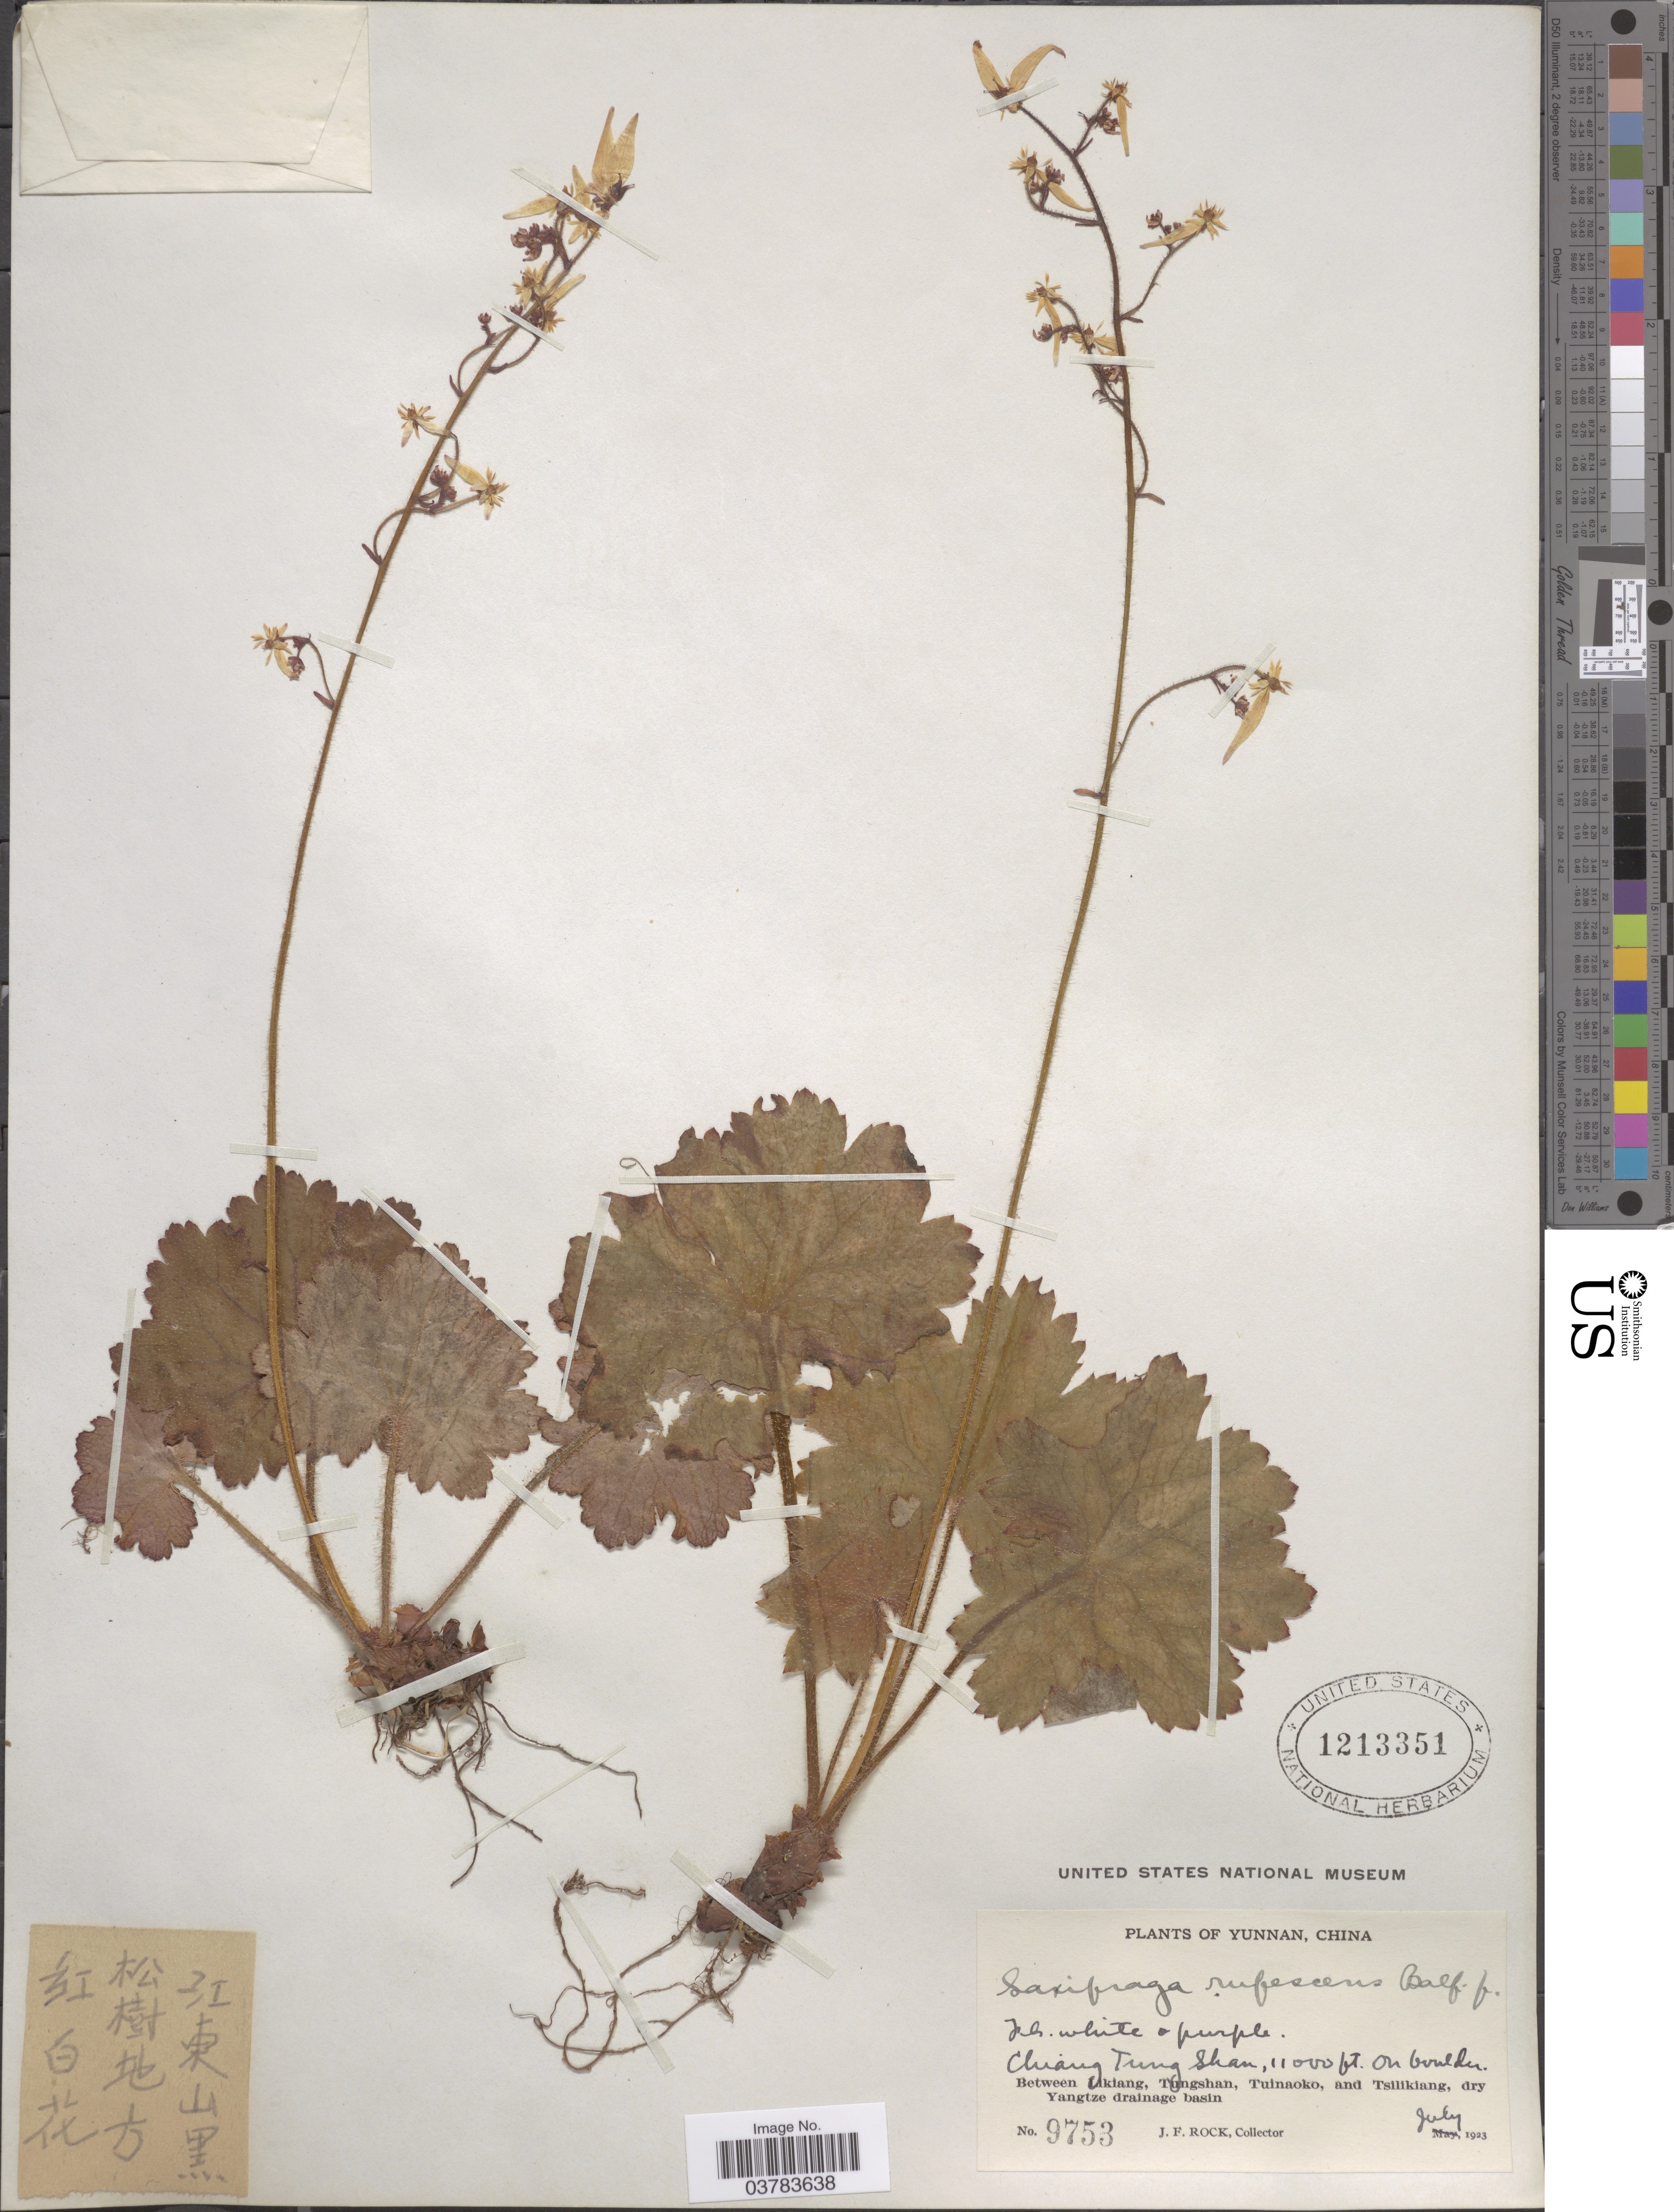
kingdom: Plantae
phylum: Tracheophyta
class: Magnoliopsida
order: Saxifragales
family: Saxifragaceae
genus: Saxifraga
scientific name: Saxifraga rufescens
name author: Balf.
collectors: J. Rock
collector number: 9753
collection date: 1923-07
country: China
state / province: Yunnan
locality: Chiang Tung Shan. Between Likiang, Tungshan, Tuinaoko, and Tsilikiang, dry Yangtze drainage basin.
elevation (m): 3353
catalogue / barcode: US 1213351